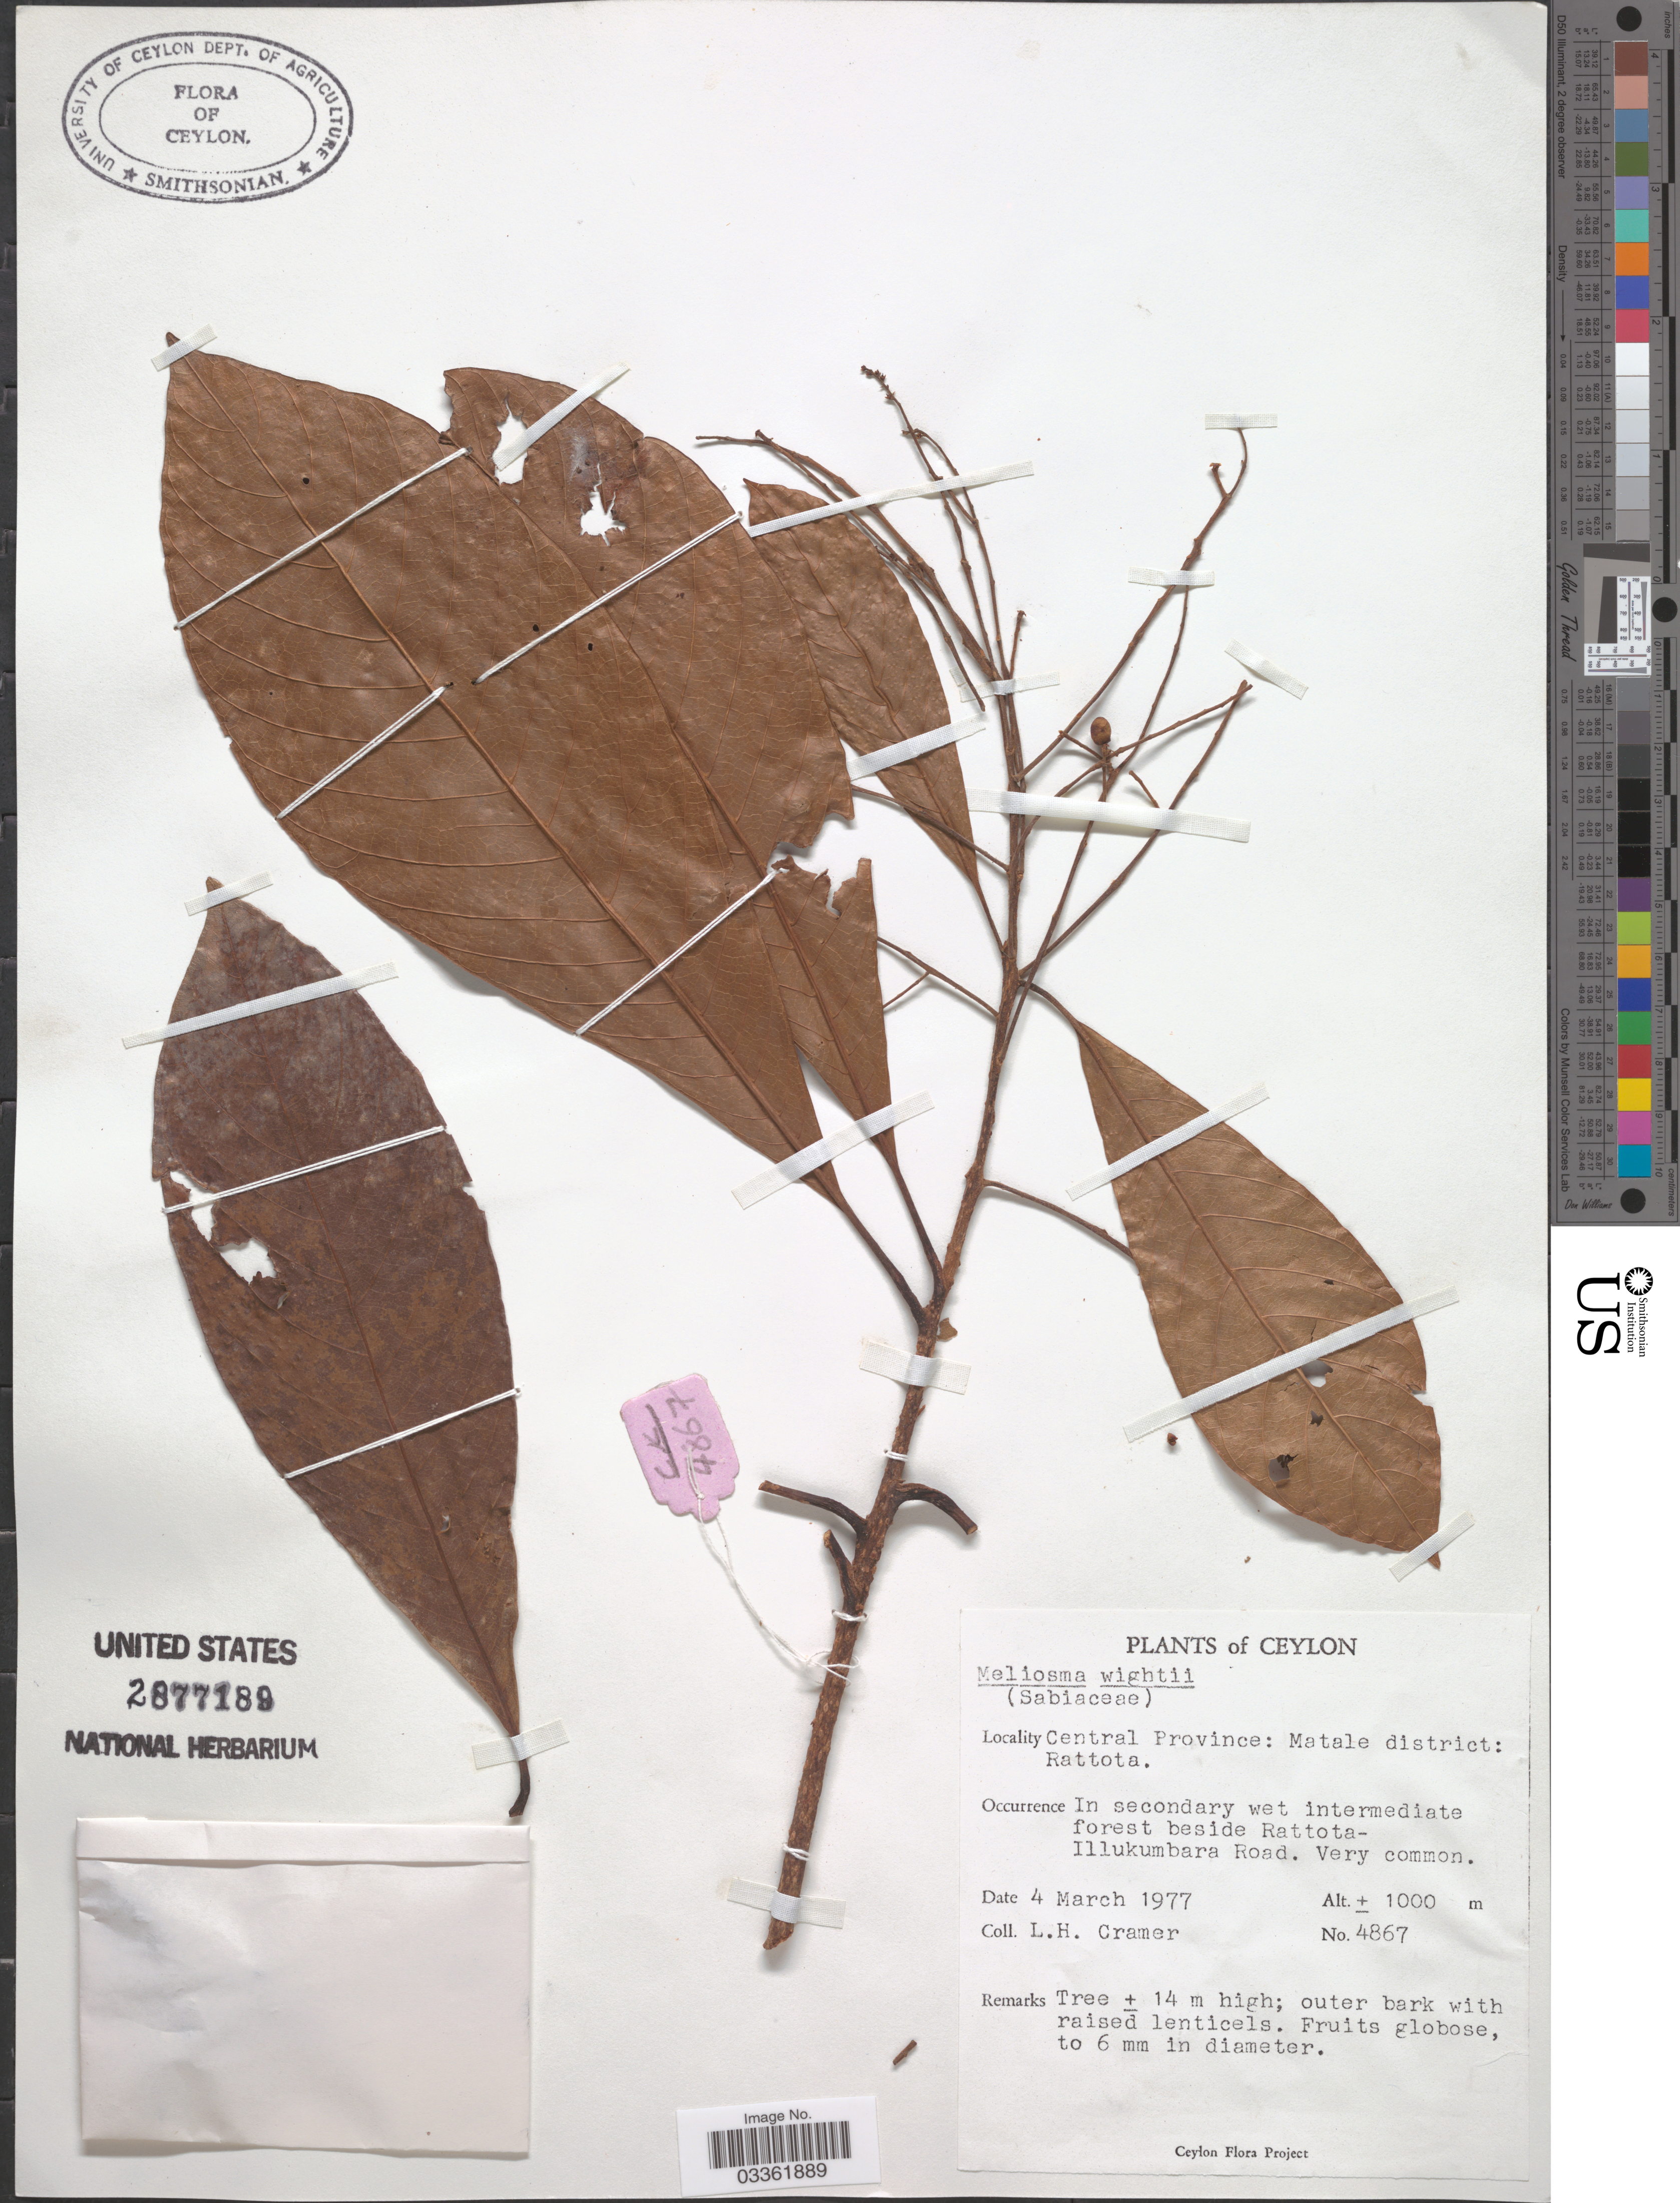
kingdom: Plantae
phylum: Tracheophyta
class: Magnoliopsida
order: Proteales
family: Sabiaceae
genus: Meliosma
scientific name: Meliosma wightii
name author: Planch. ex Brandis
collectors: L. H. Cramer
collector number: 4867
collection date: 1977-03-04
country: Sri Lanka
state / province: Central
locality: Ceylon, Matale District: Rattota, In secondary wet intermediate forest beside Rattota-Illukumbara Road.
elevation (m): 1000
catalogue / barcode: US 2877189